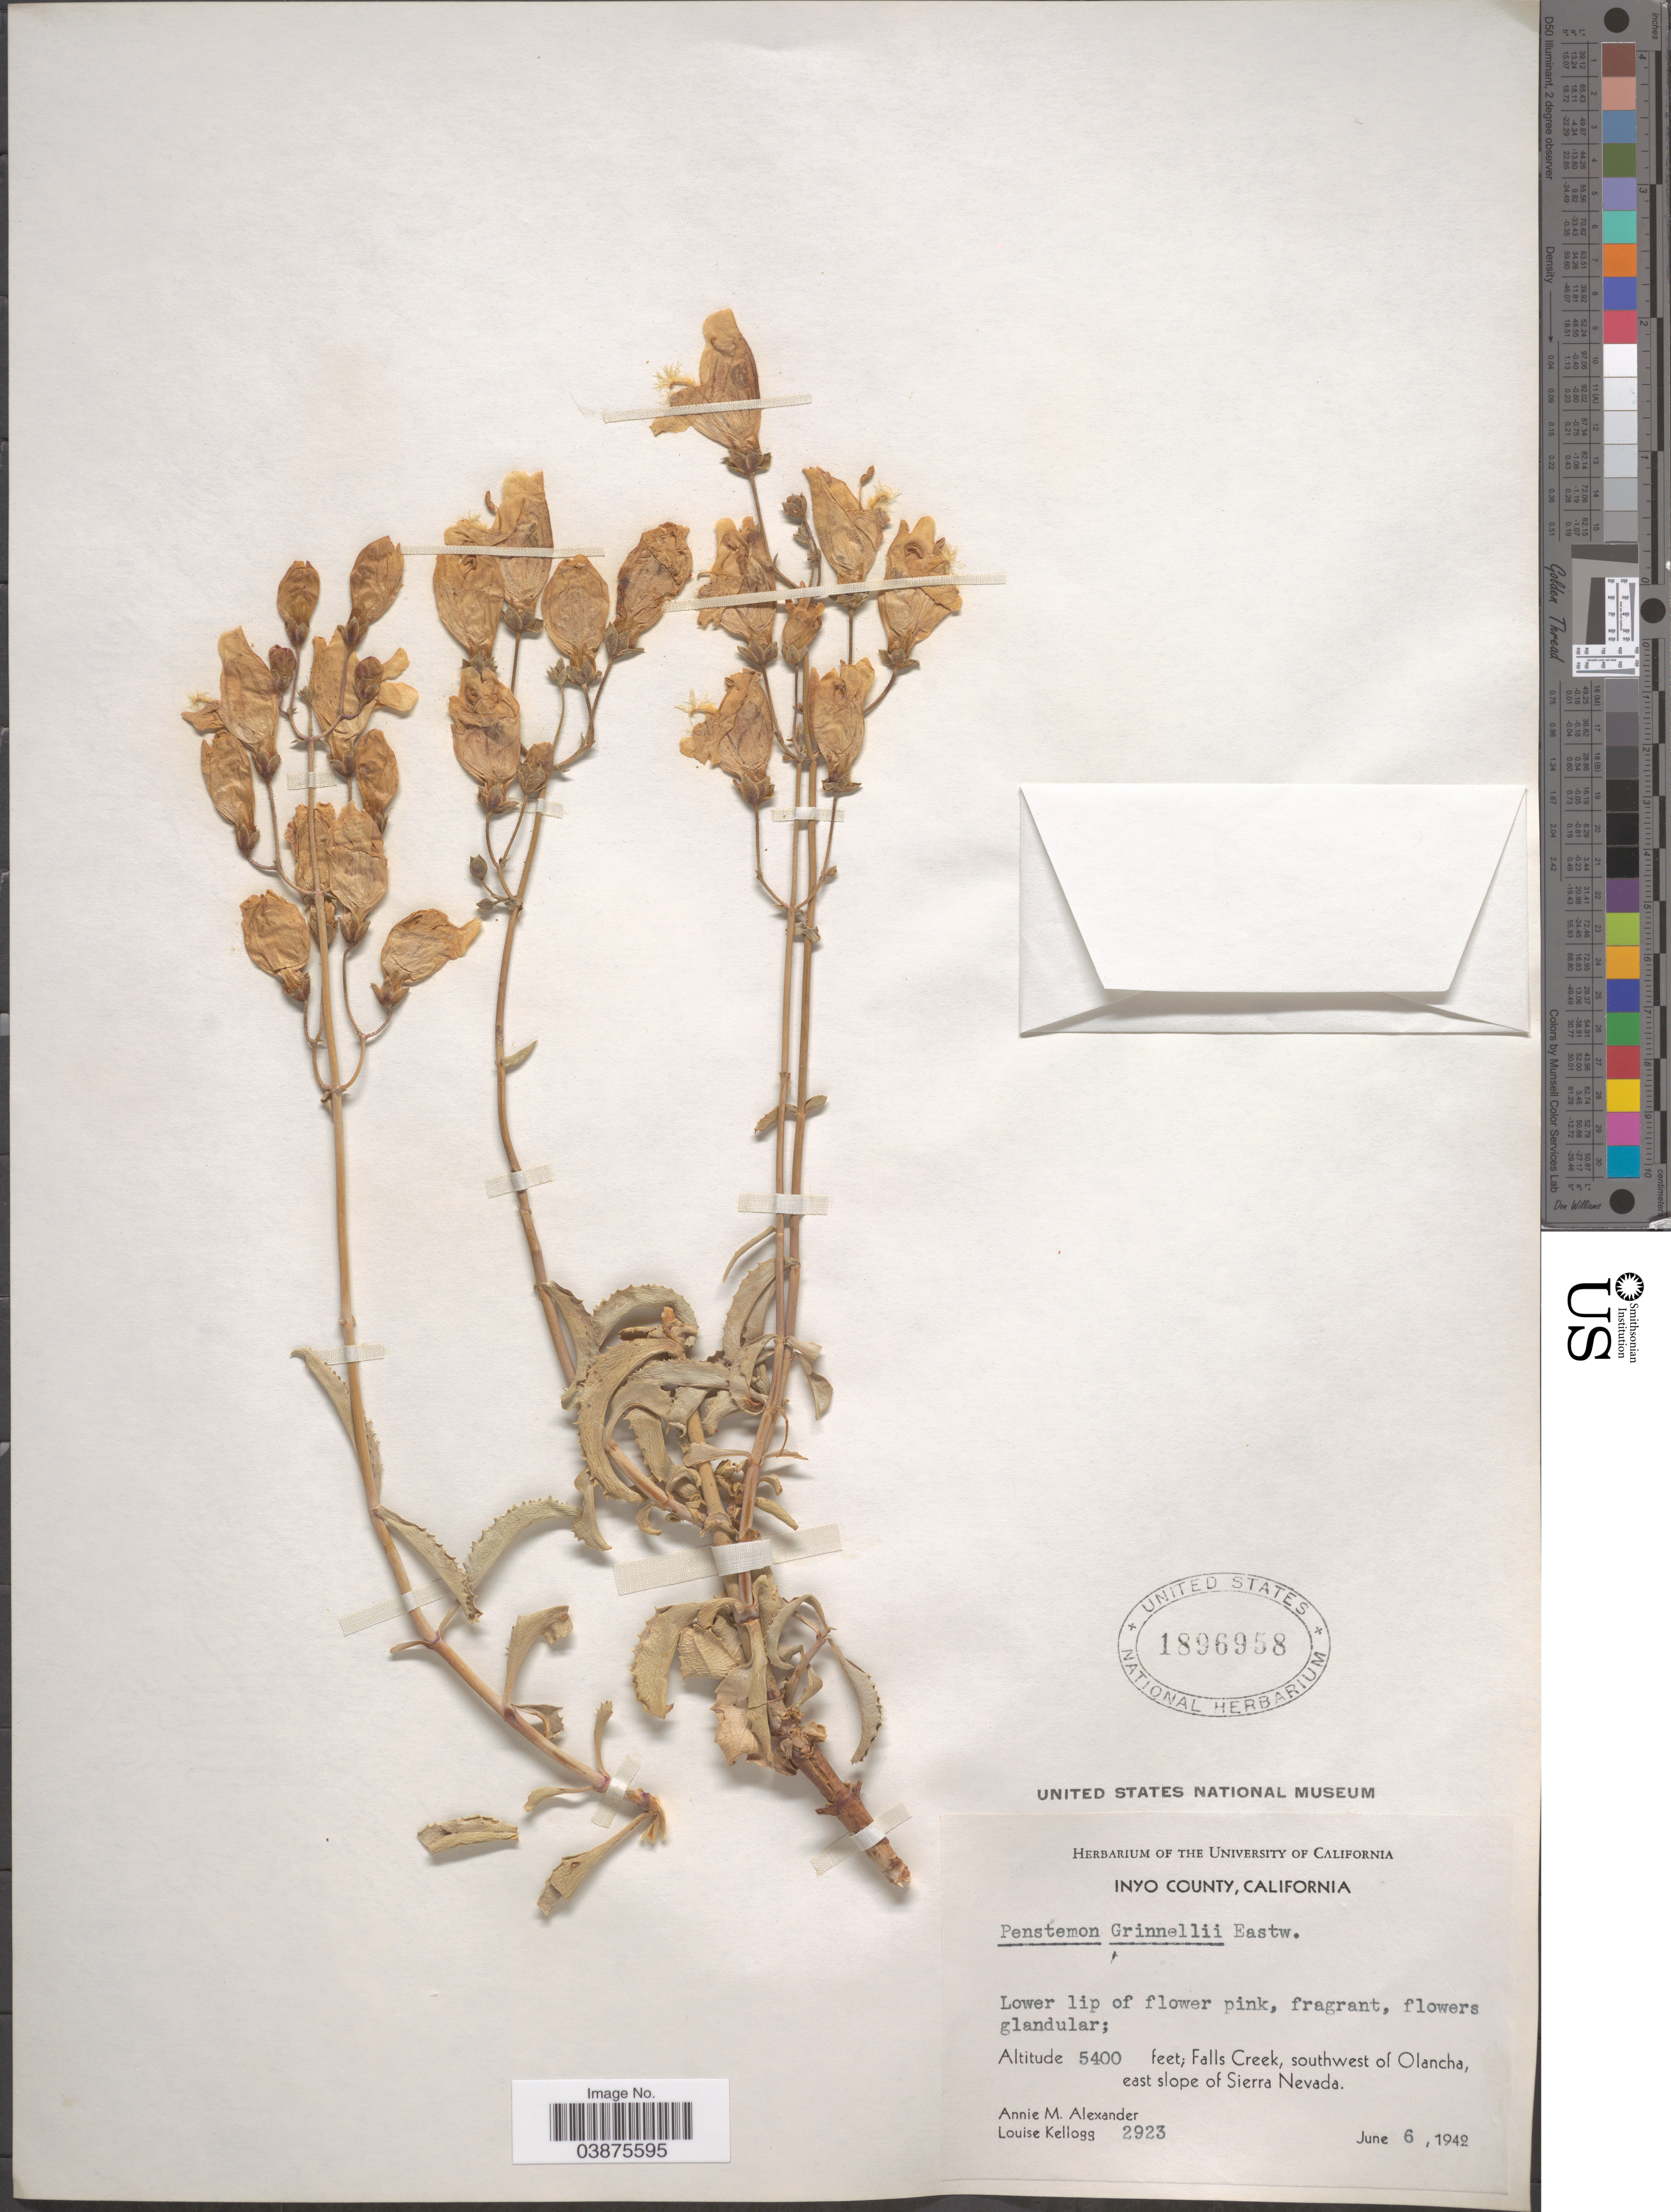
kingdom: Plantae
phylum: Tracheophyta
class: Magnoliopsida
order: Lamiales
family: Plantaginaceae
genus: Penstemon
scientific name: Penstemon grinnellii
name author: Eastw.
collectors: A. M. Alexander & L. Kellogg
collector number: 2923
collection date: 1942-06-06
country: United States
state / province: California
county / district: Inyo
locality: Inyo County. Falls Creek, southwest of Olancha, east slope of Sierra Nevada.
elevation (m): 1646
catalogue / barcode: US 1896958